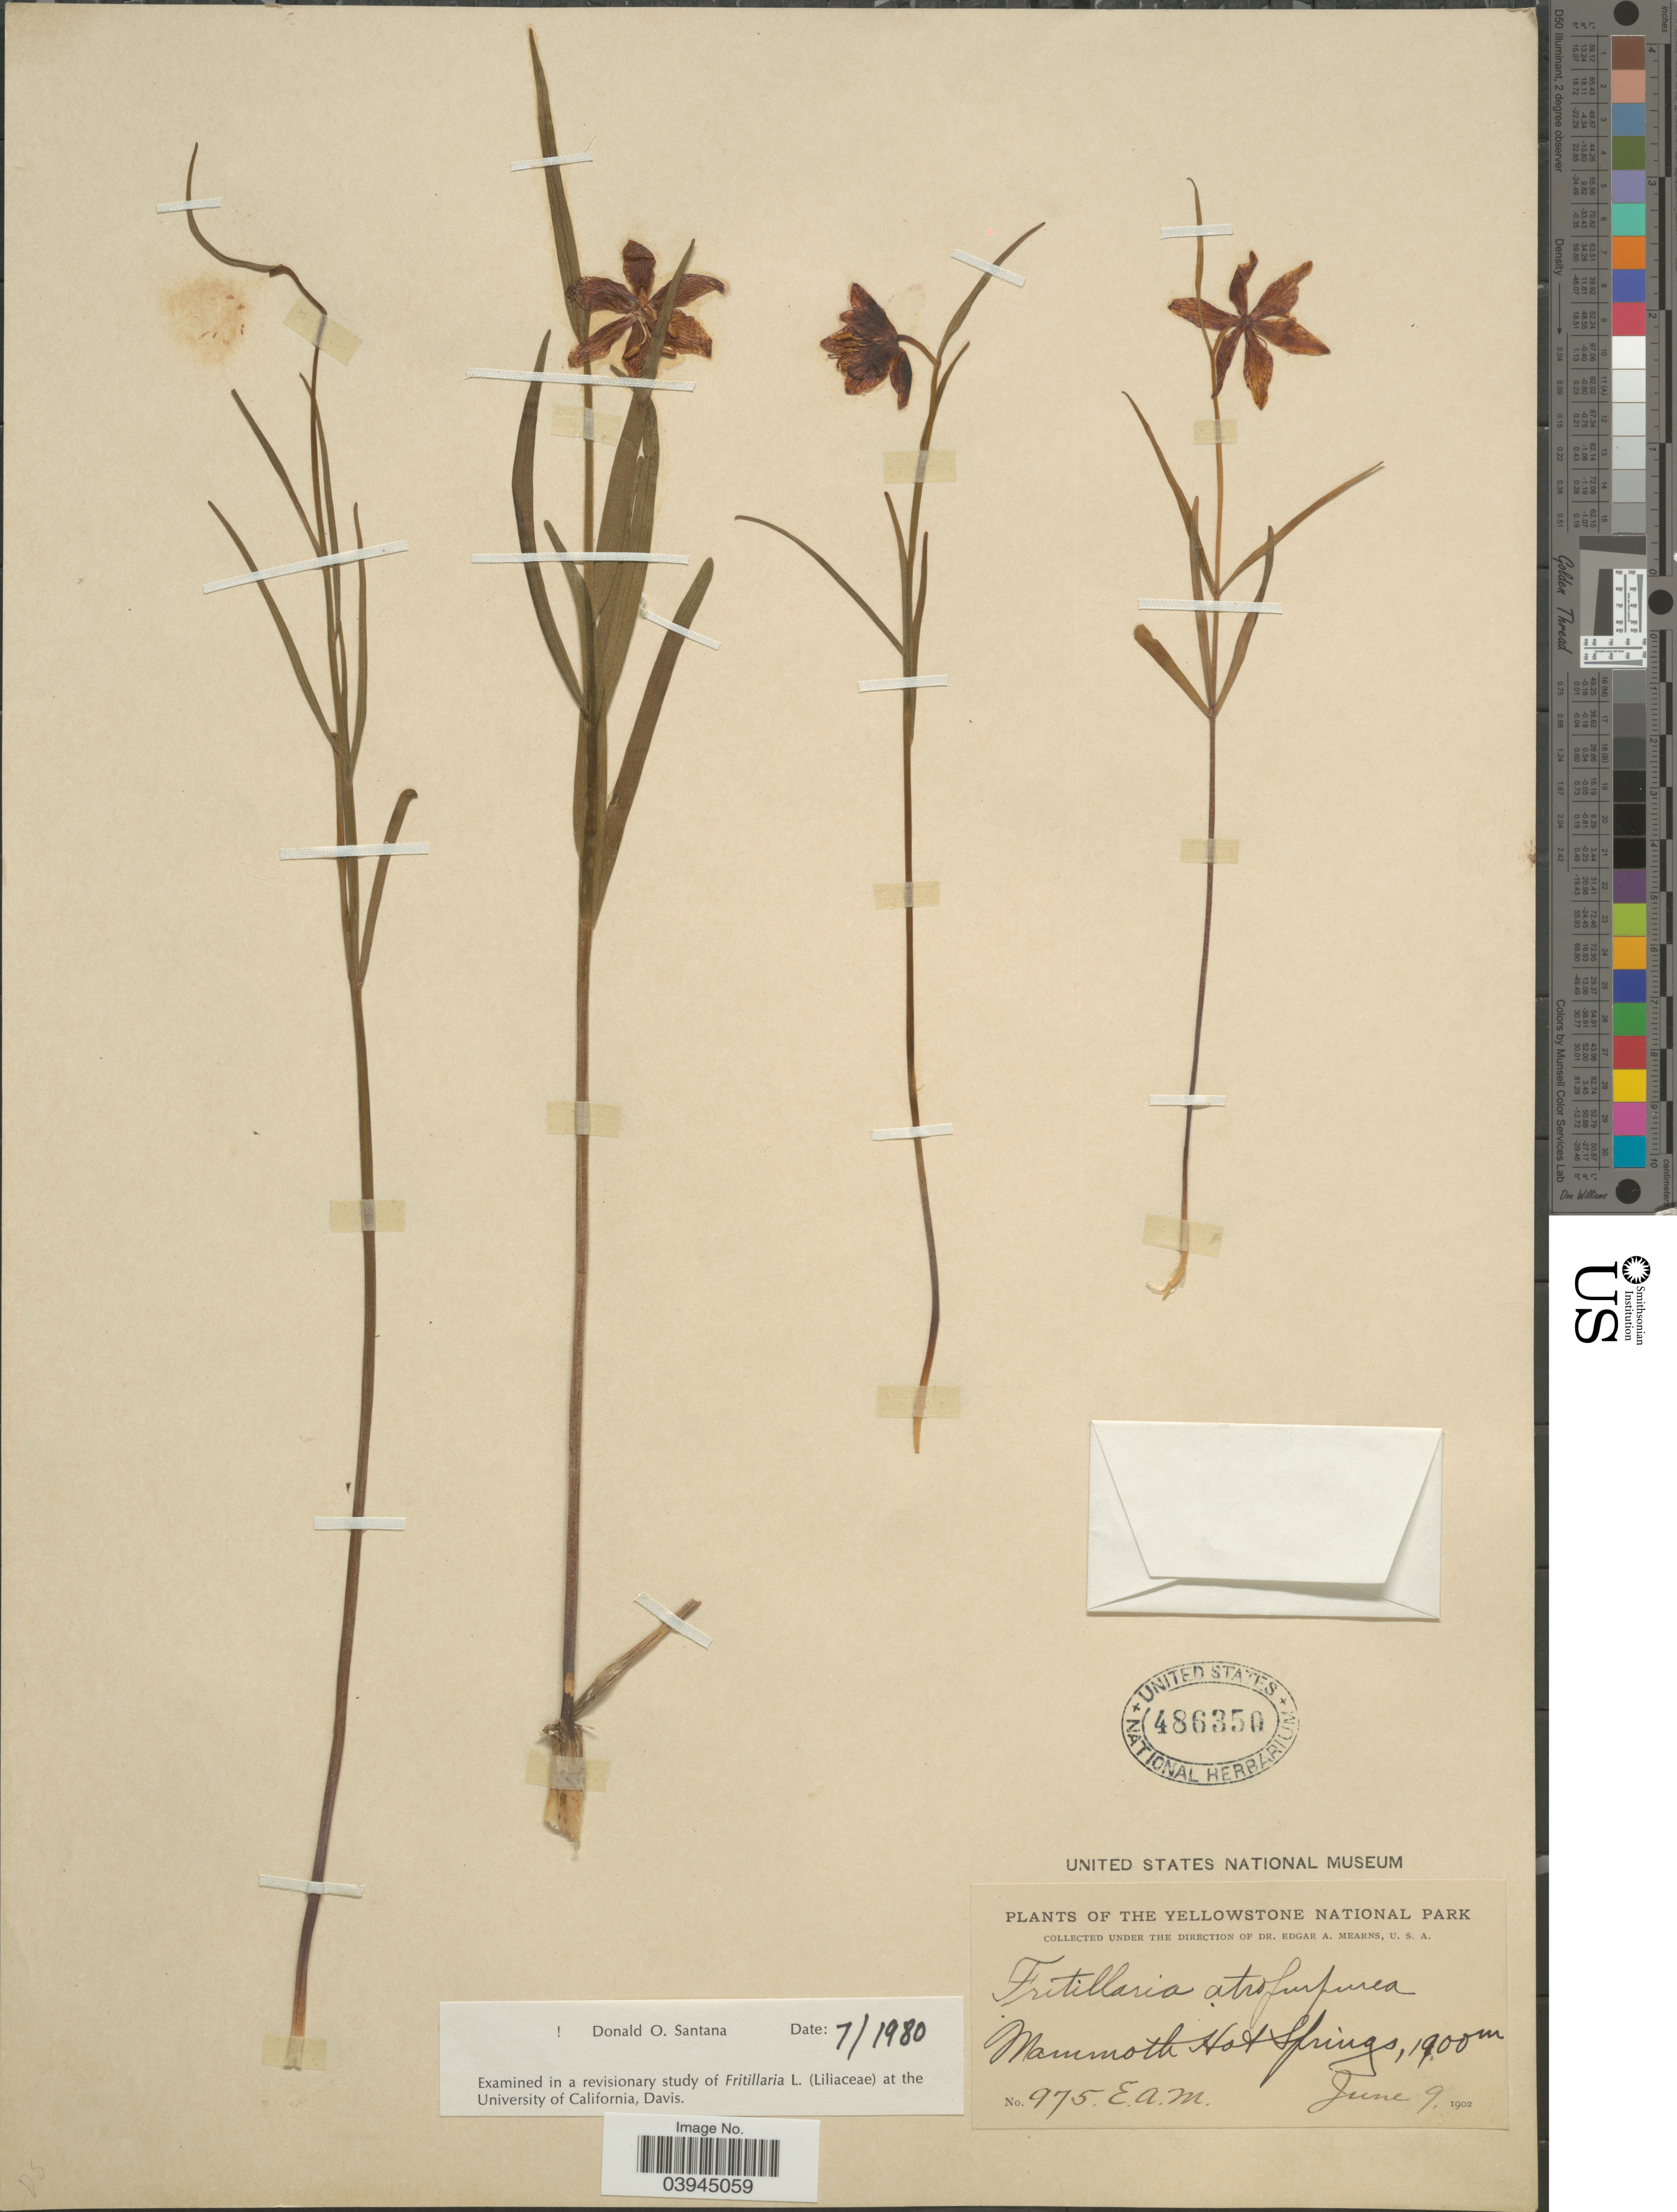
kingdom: Plantae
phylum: Tracheophyta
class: Liliopsida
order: Liliales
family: Liliaceae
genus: Fritillaria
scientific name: Fritillaria atropurpurea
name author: Nutt.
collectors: E. A. Mearns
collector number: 975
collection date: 1902-06-09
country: United States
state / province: Wyoming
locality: The Yellowstone National Park. Mammoth Hot Springs.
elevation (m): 1900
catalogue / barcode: US 486350